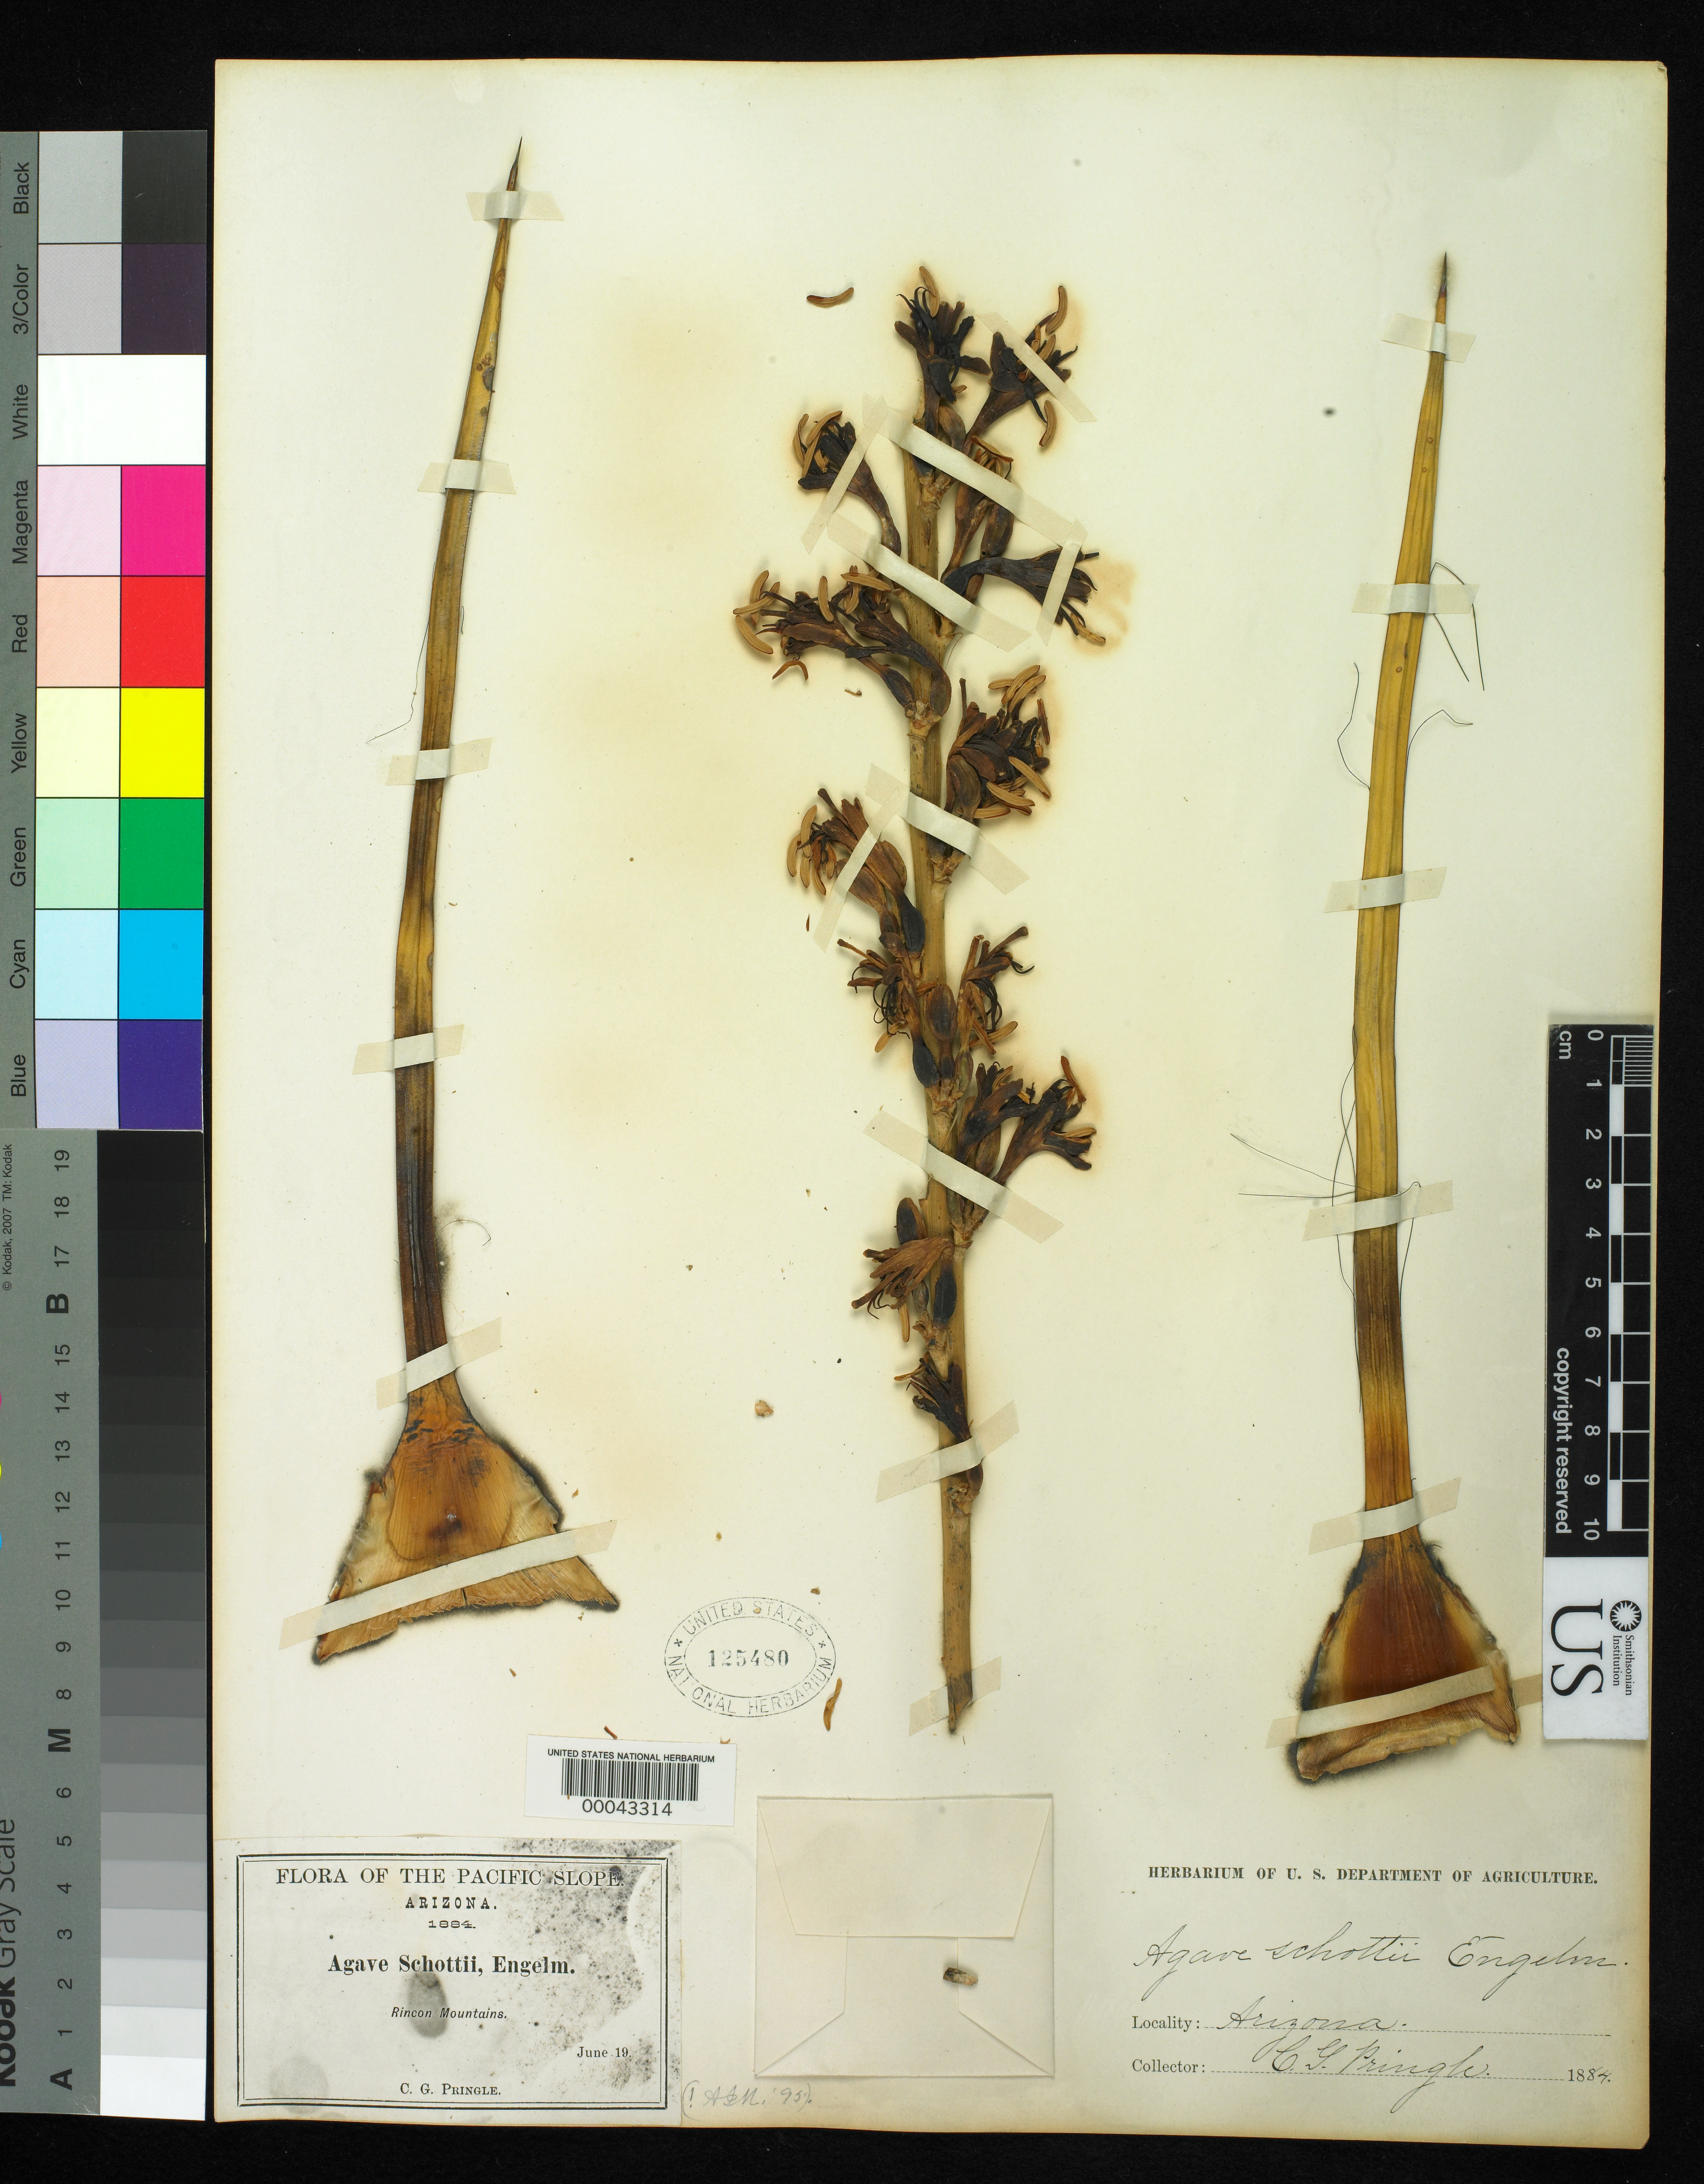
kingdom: Plantae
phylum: Tracheophyta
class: Liliopsida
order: Asparagales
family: Asparagaceae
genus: Agave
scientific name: Agave schottii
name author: Engelm.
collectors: C. G. Pringle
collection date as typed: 19 Jun 1884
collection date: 1884-06-19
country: United States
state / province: Arizona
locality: Rincon mountains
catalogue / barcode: US 125480